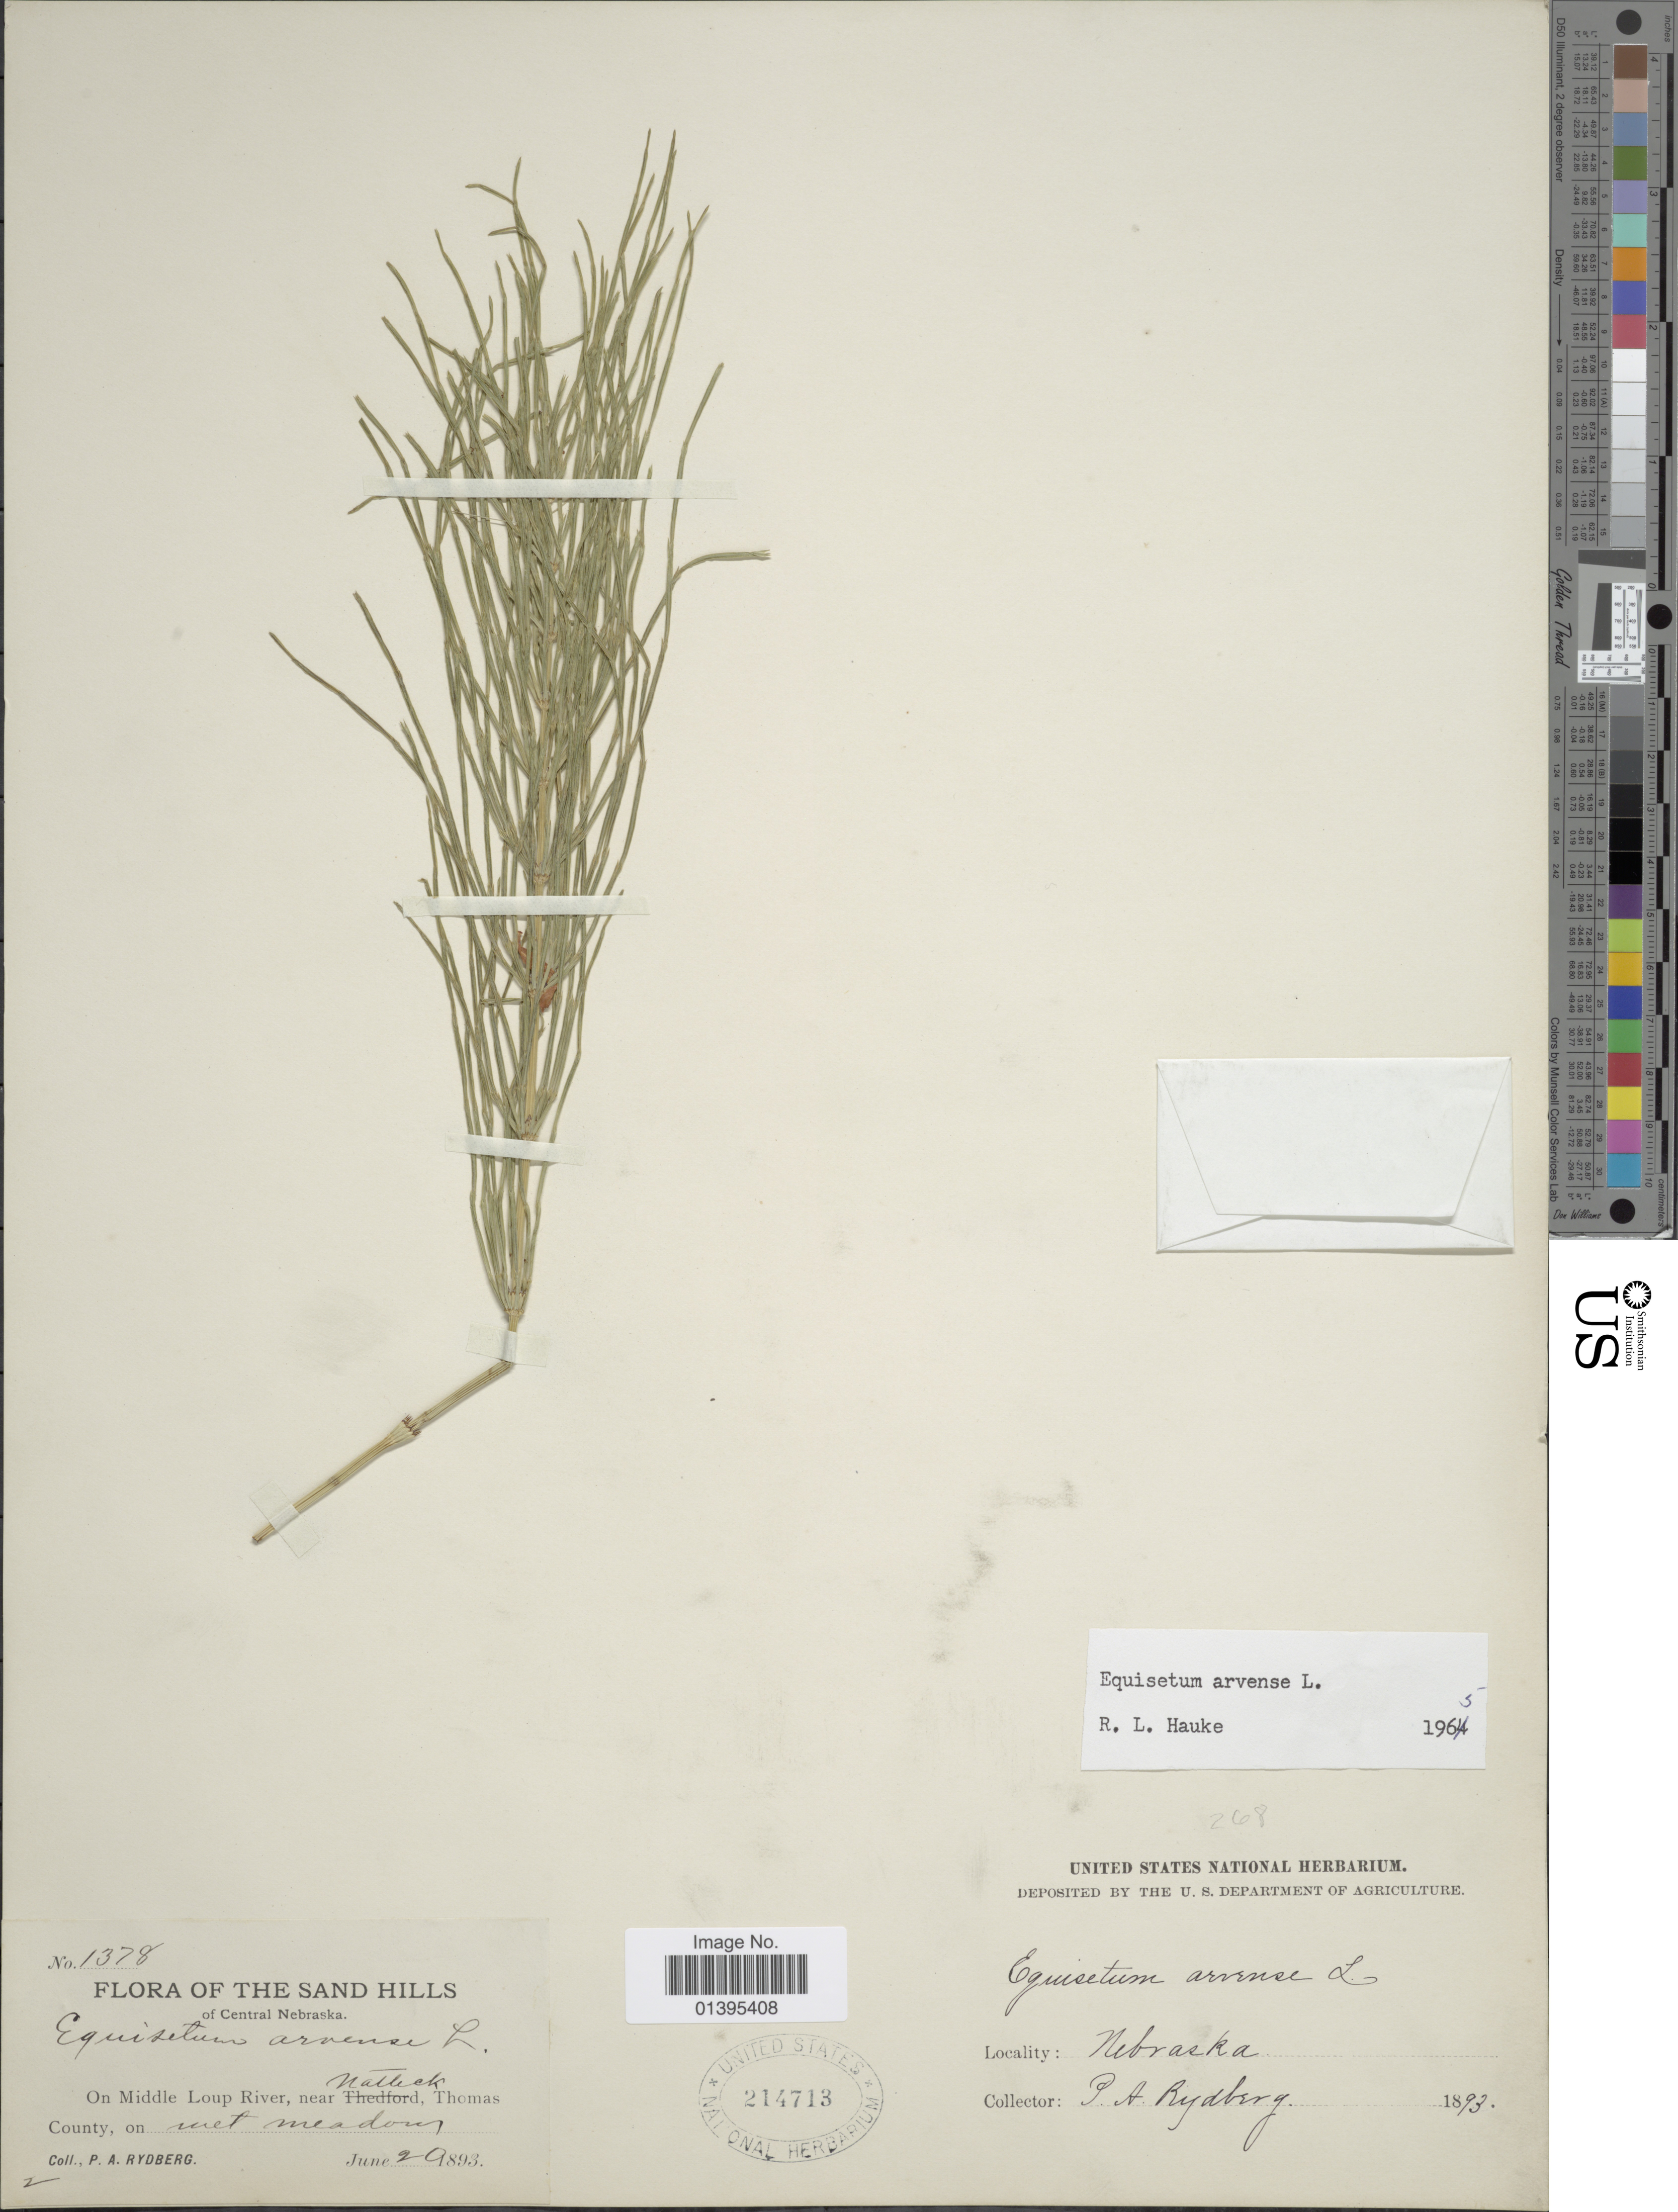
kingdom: Plantae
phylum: Tracheophyta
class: Polypodiopsida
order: Equisetales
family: Equisetaceae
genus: Equisetum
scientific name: Equisetum arvense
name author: L.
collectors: P. A. Rydberg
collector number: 1378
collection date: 1893-06-02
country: United States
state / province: Nebraska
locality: The Sand Hills of Central Nebraska, on Middle Loup River, near Natick, Thomas County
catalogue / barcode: US 214713